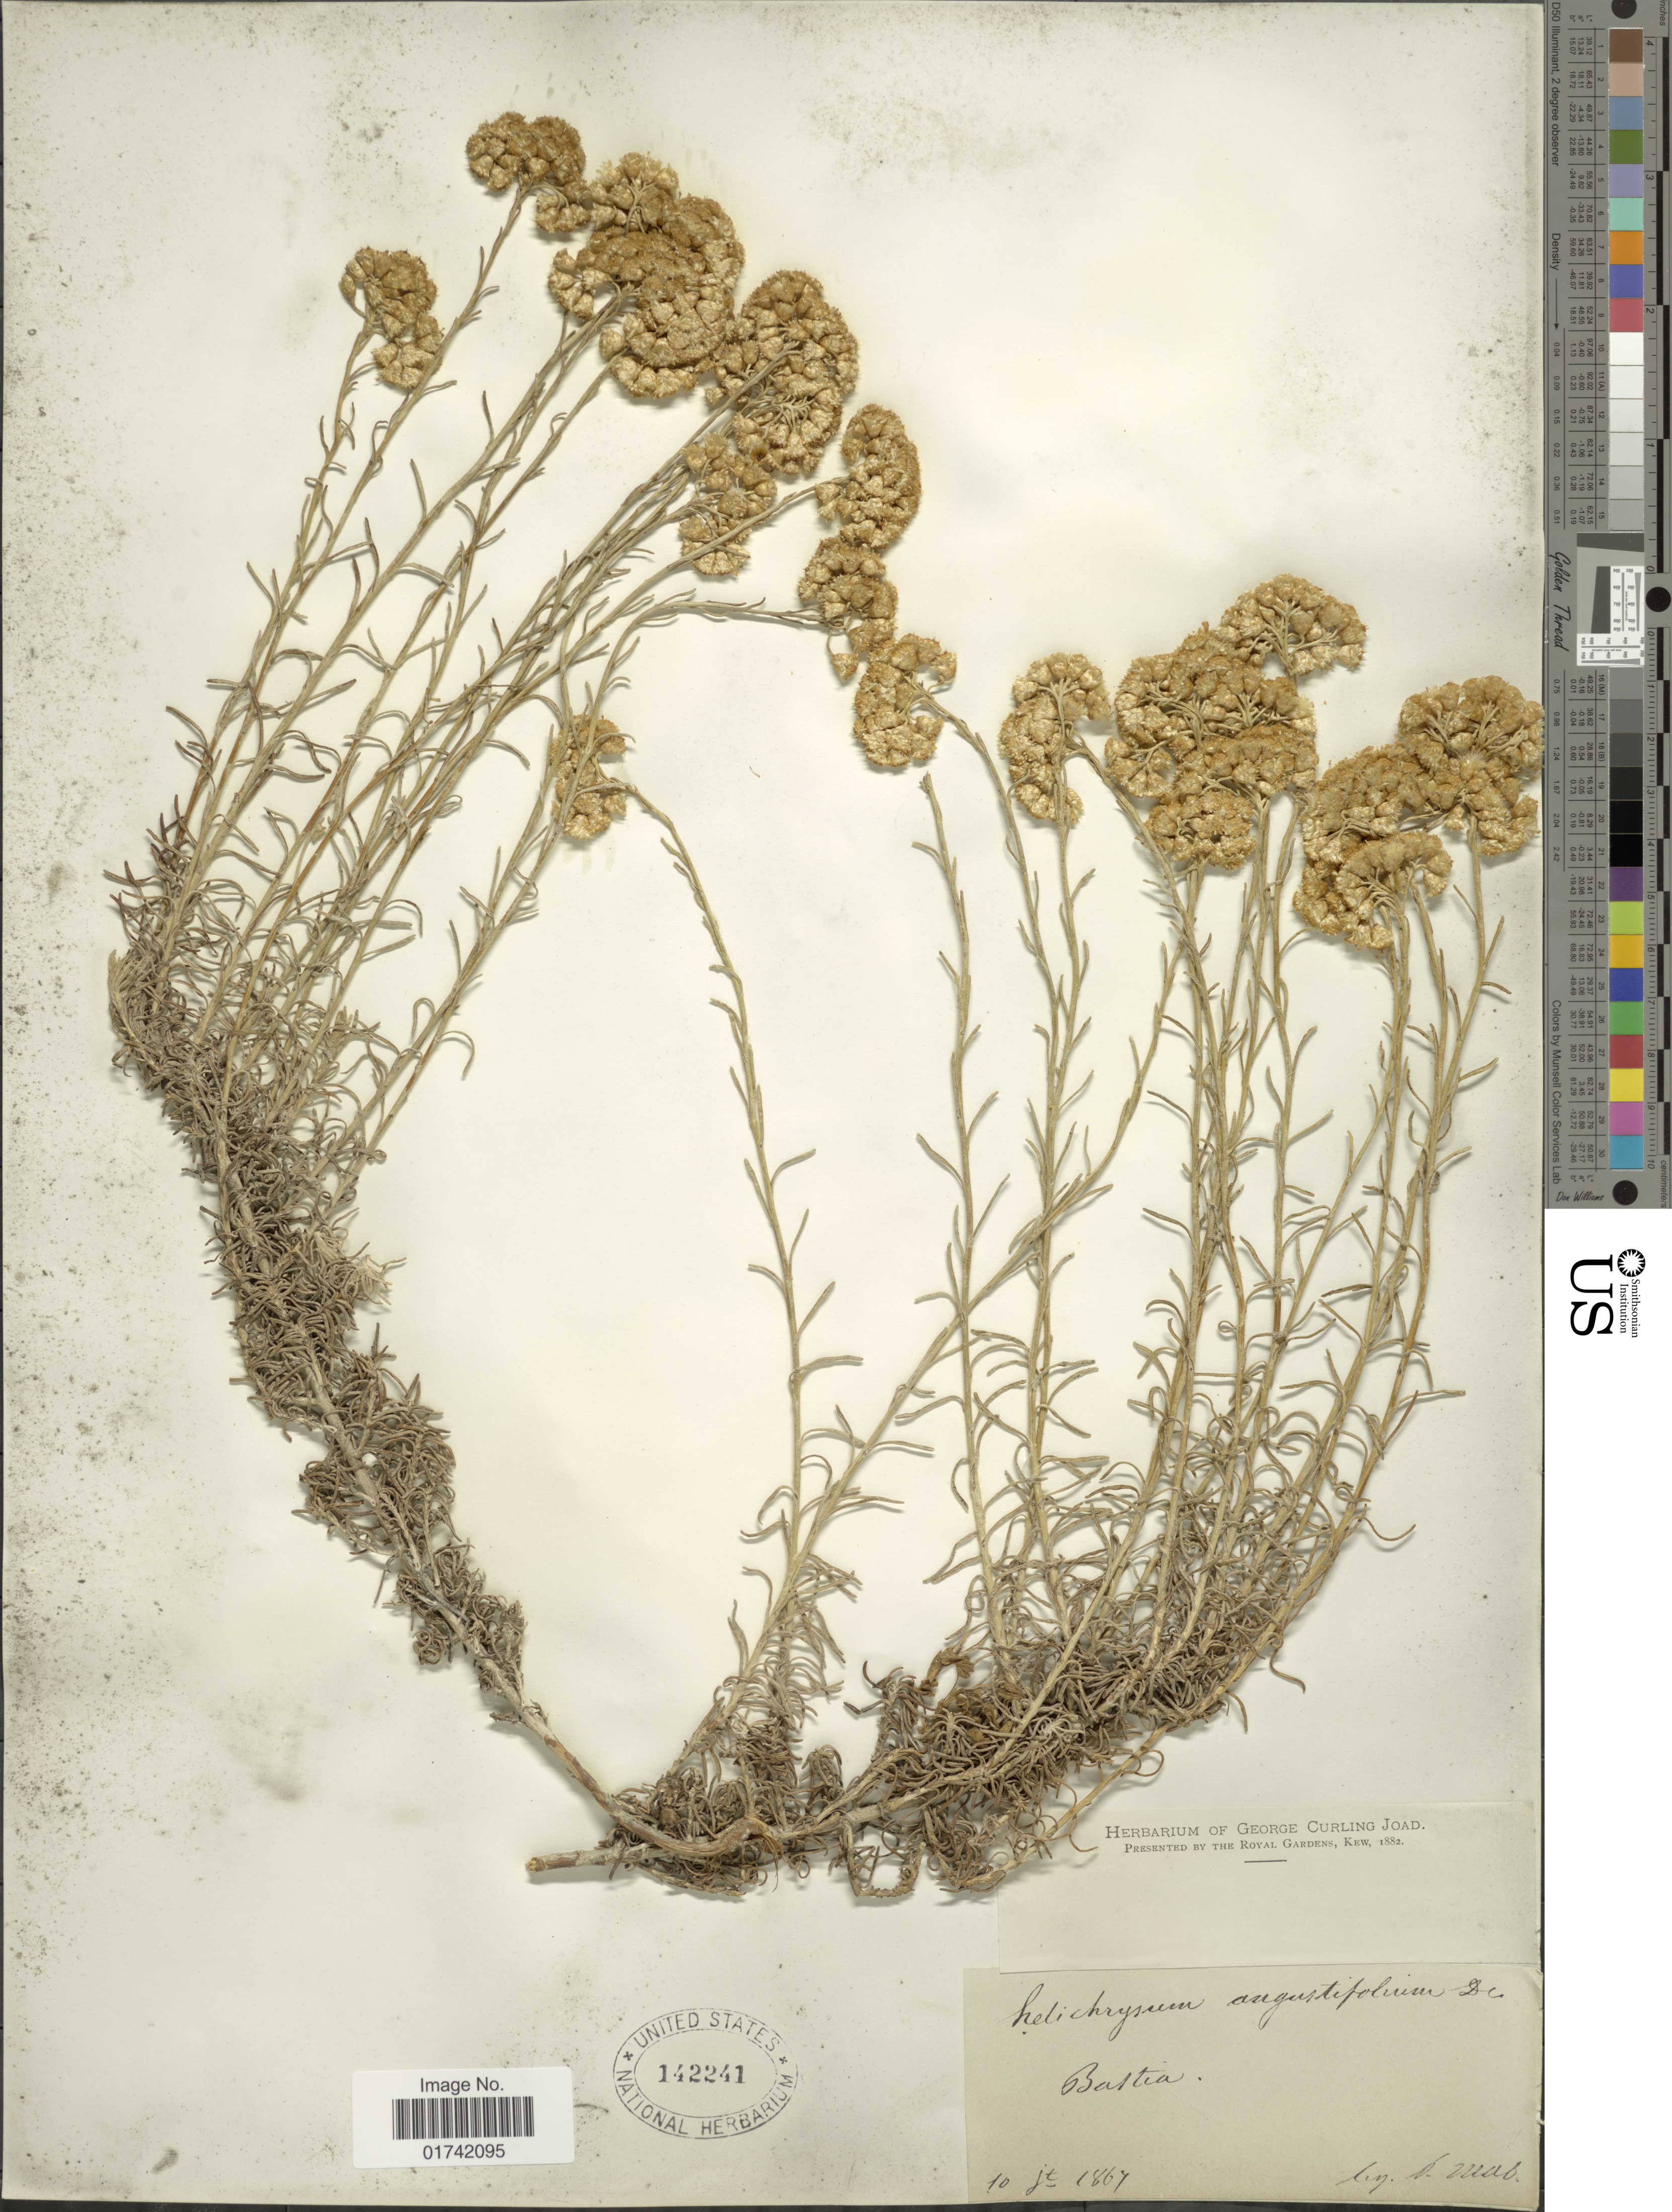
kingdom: Plantae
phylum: Tracheophyta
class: Magnoliopsida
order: Asterales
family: Asteraceae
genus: Helichrysum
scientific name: Helichrysum angustifolium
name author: (Lam.) DC.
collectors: G. Mal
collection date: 1867-07-10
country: France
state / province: Corsica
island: Corse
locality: Baltia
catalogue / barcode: US 142241